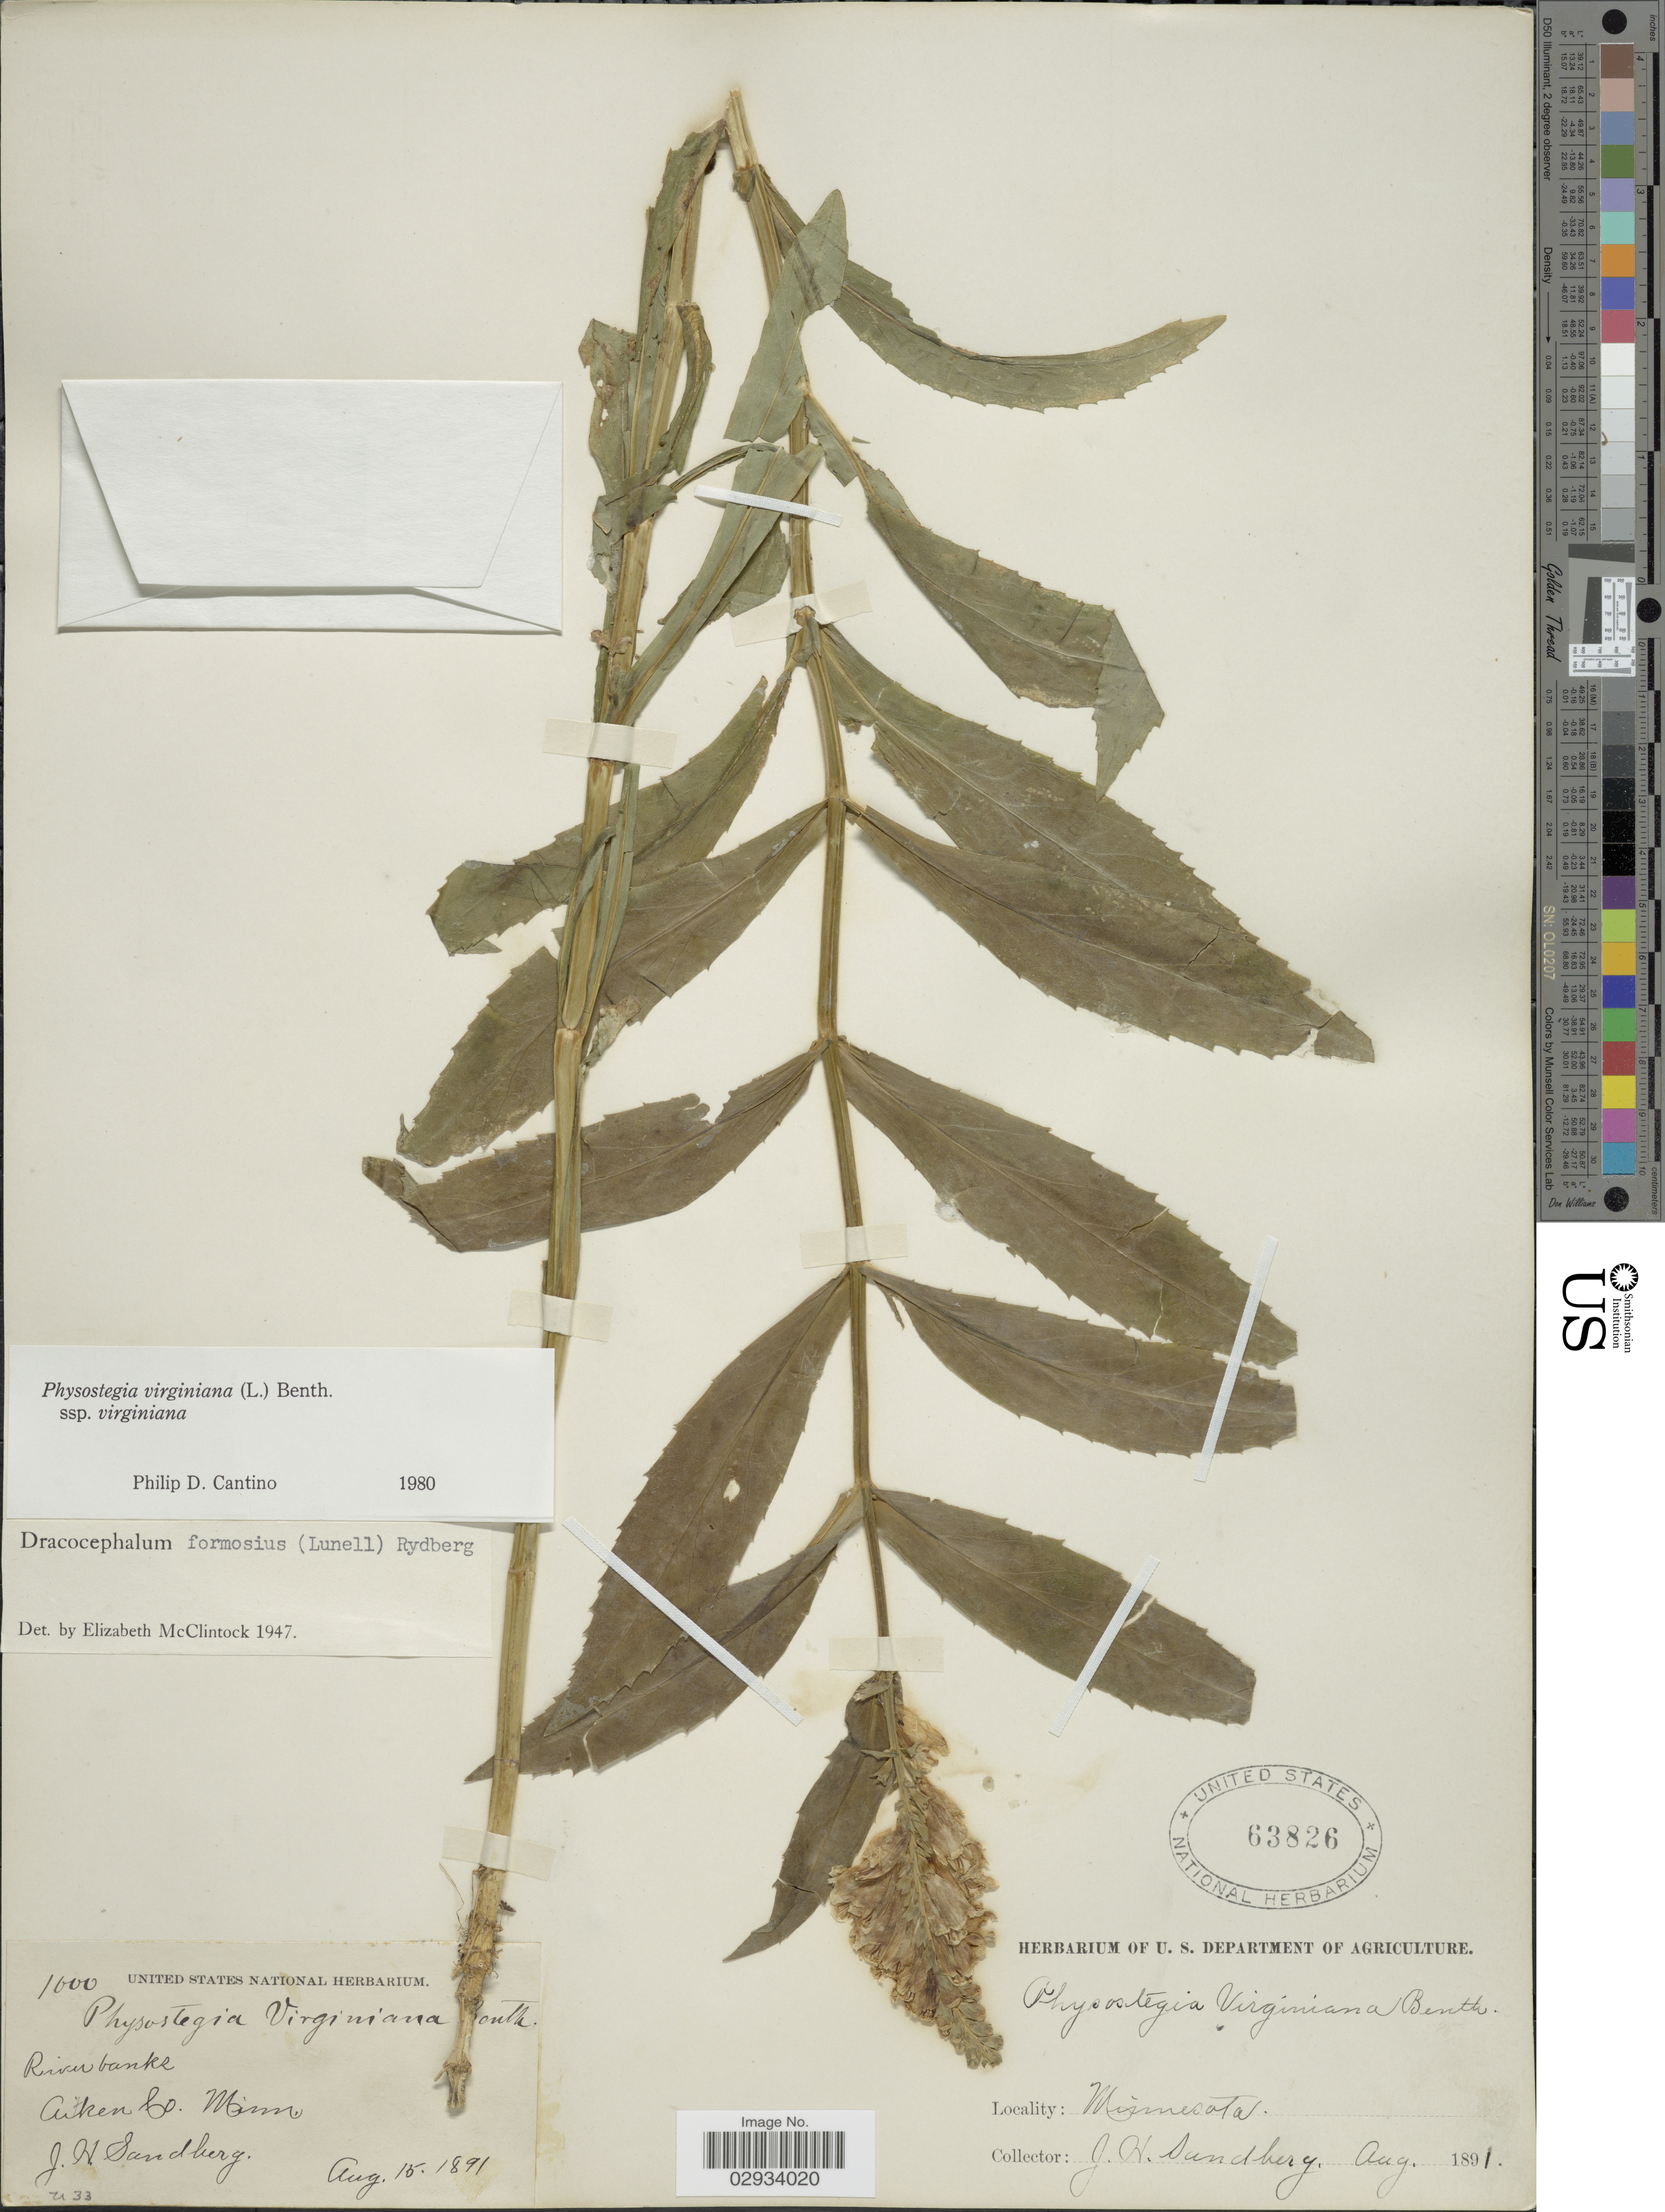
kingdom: Plantae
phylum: Tracheophyta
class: Magnoliopsida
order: Lamiales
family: Lamiaceae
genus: Physostegia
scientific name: Physostegia virginiana subsp. virginiana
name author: (L.) Benth.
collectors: J. H. Sandberg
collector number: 1000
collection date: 1891-08-15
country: United States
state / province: Minnesota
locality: River banks, Aiken Co., Minn.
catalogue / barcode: US 63826